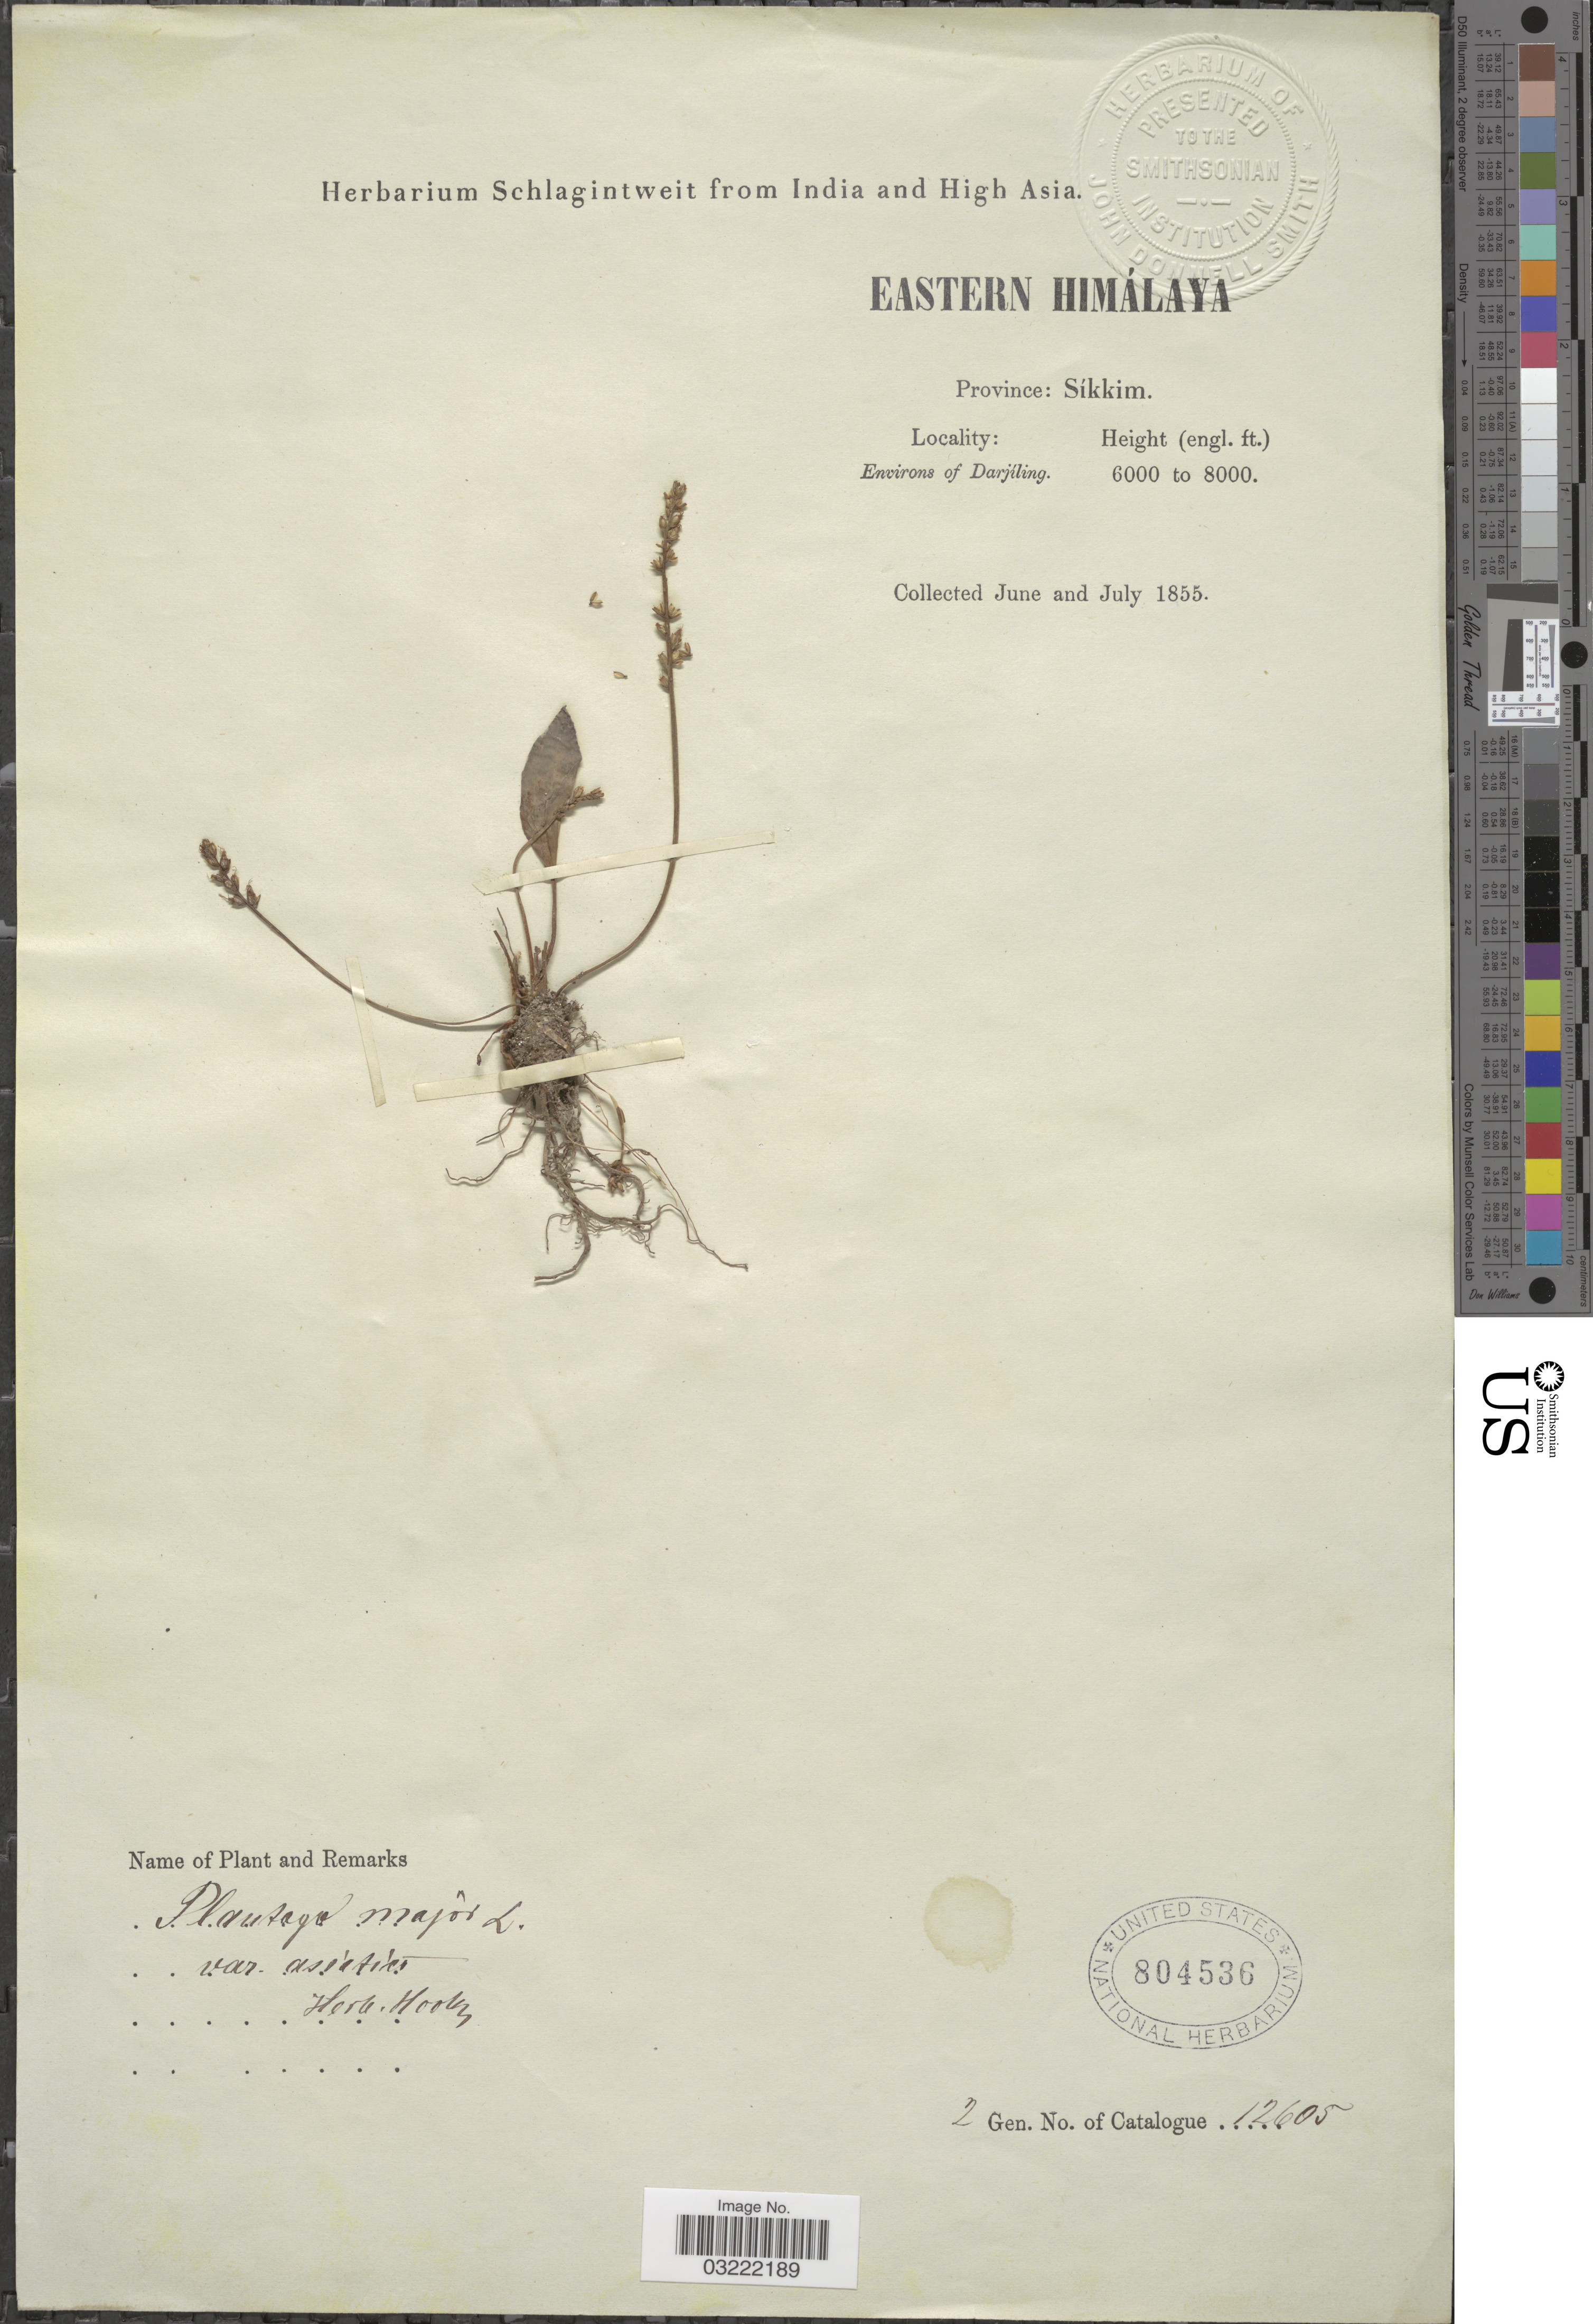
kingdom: Plantae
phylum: Tracheophyta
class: Magnoliopsida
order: Lamiales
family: Plantaginaceae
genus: Plantago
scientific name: Plantago major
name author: L.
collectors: ex herb. Schlagintweit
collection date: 1855-06/1855-07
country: India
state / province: Sikkim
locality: Eastern Himálaya. Environs of Darjíling.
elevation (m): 1829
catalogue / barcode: US 804536